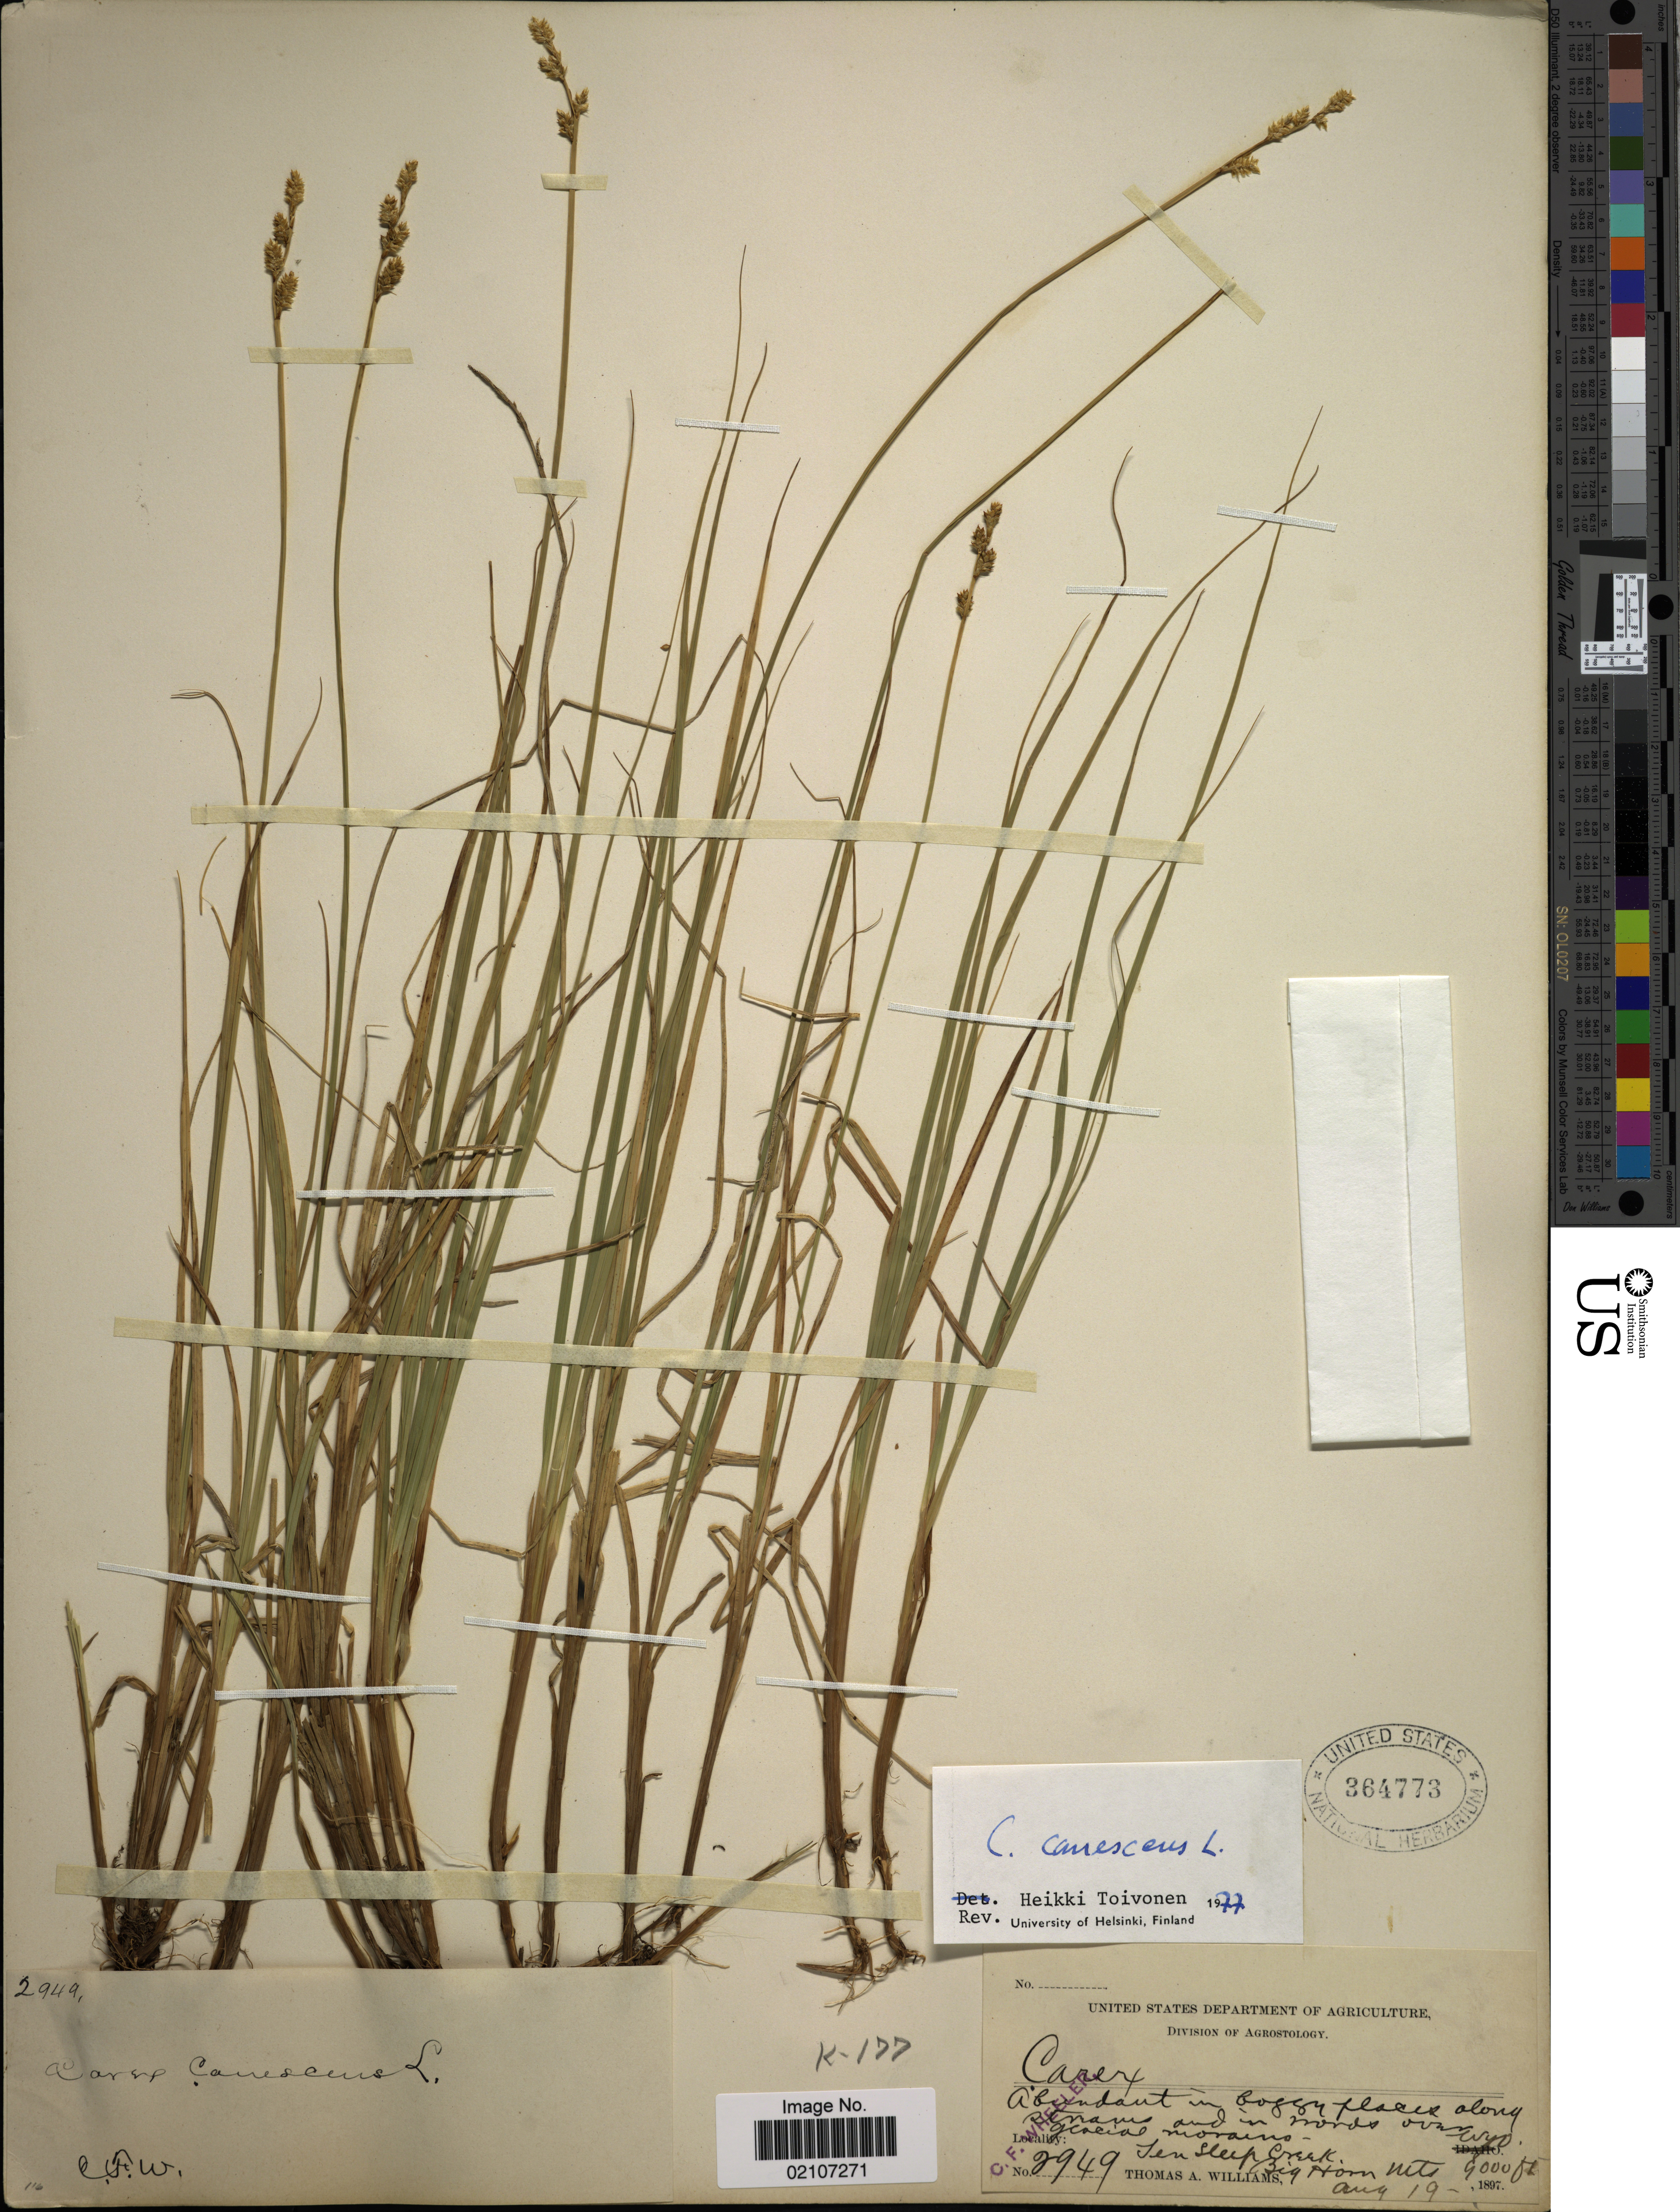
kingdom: Plantae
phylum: Tracheophyta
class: Liliopsida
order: Poales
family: Cyperaceae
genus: Carex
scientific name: Carex canescens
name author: L.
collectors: T. A. Williams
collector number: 2949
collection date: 1897-08-19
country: United States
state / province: Wyoming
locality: In boggy places along stream and in woods over glacios morains. Ten Sleep Creek. Big Horn Mts. Wyo.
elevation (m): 2743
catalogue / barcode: US 364773